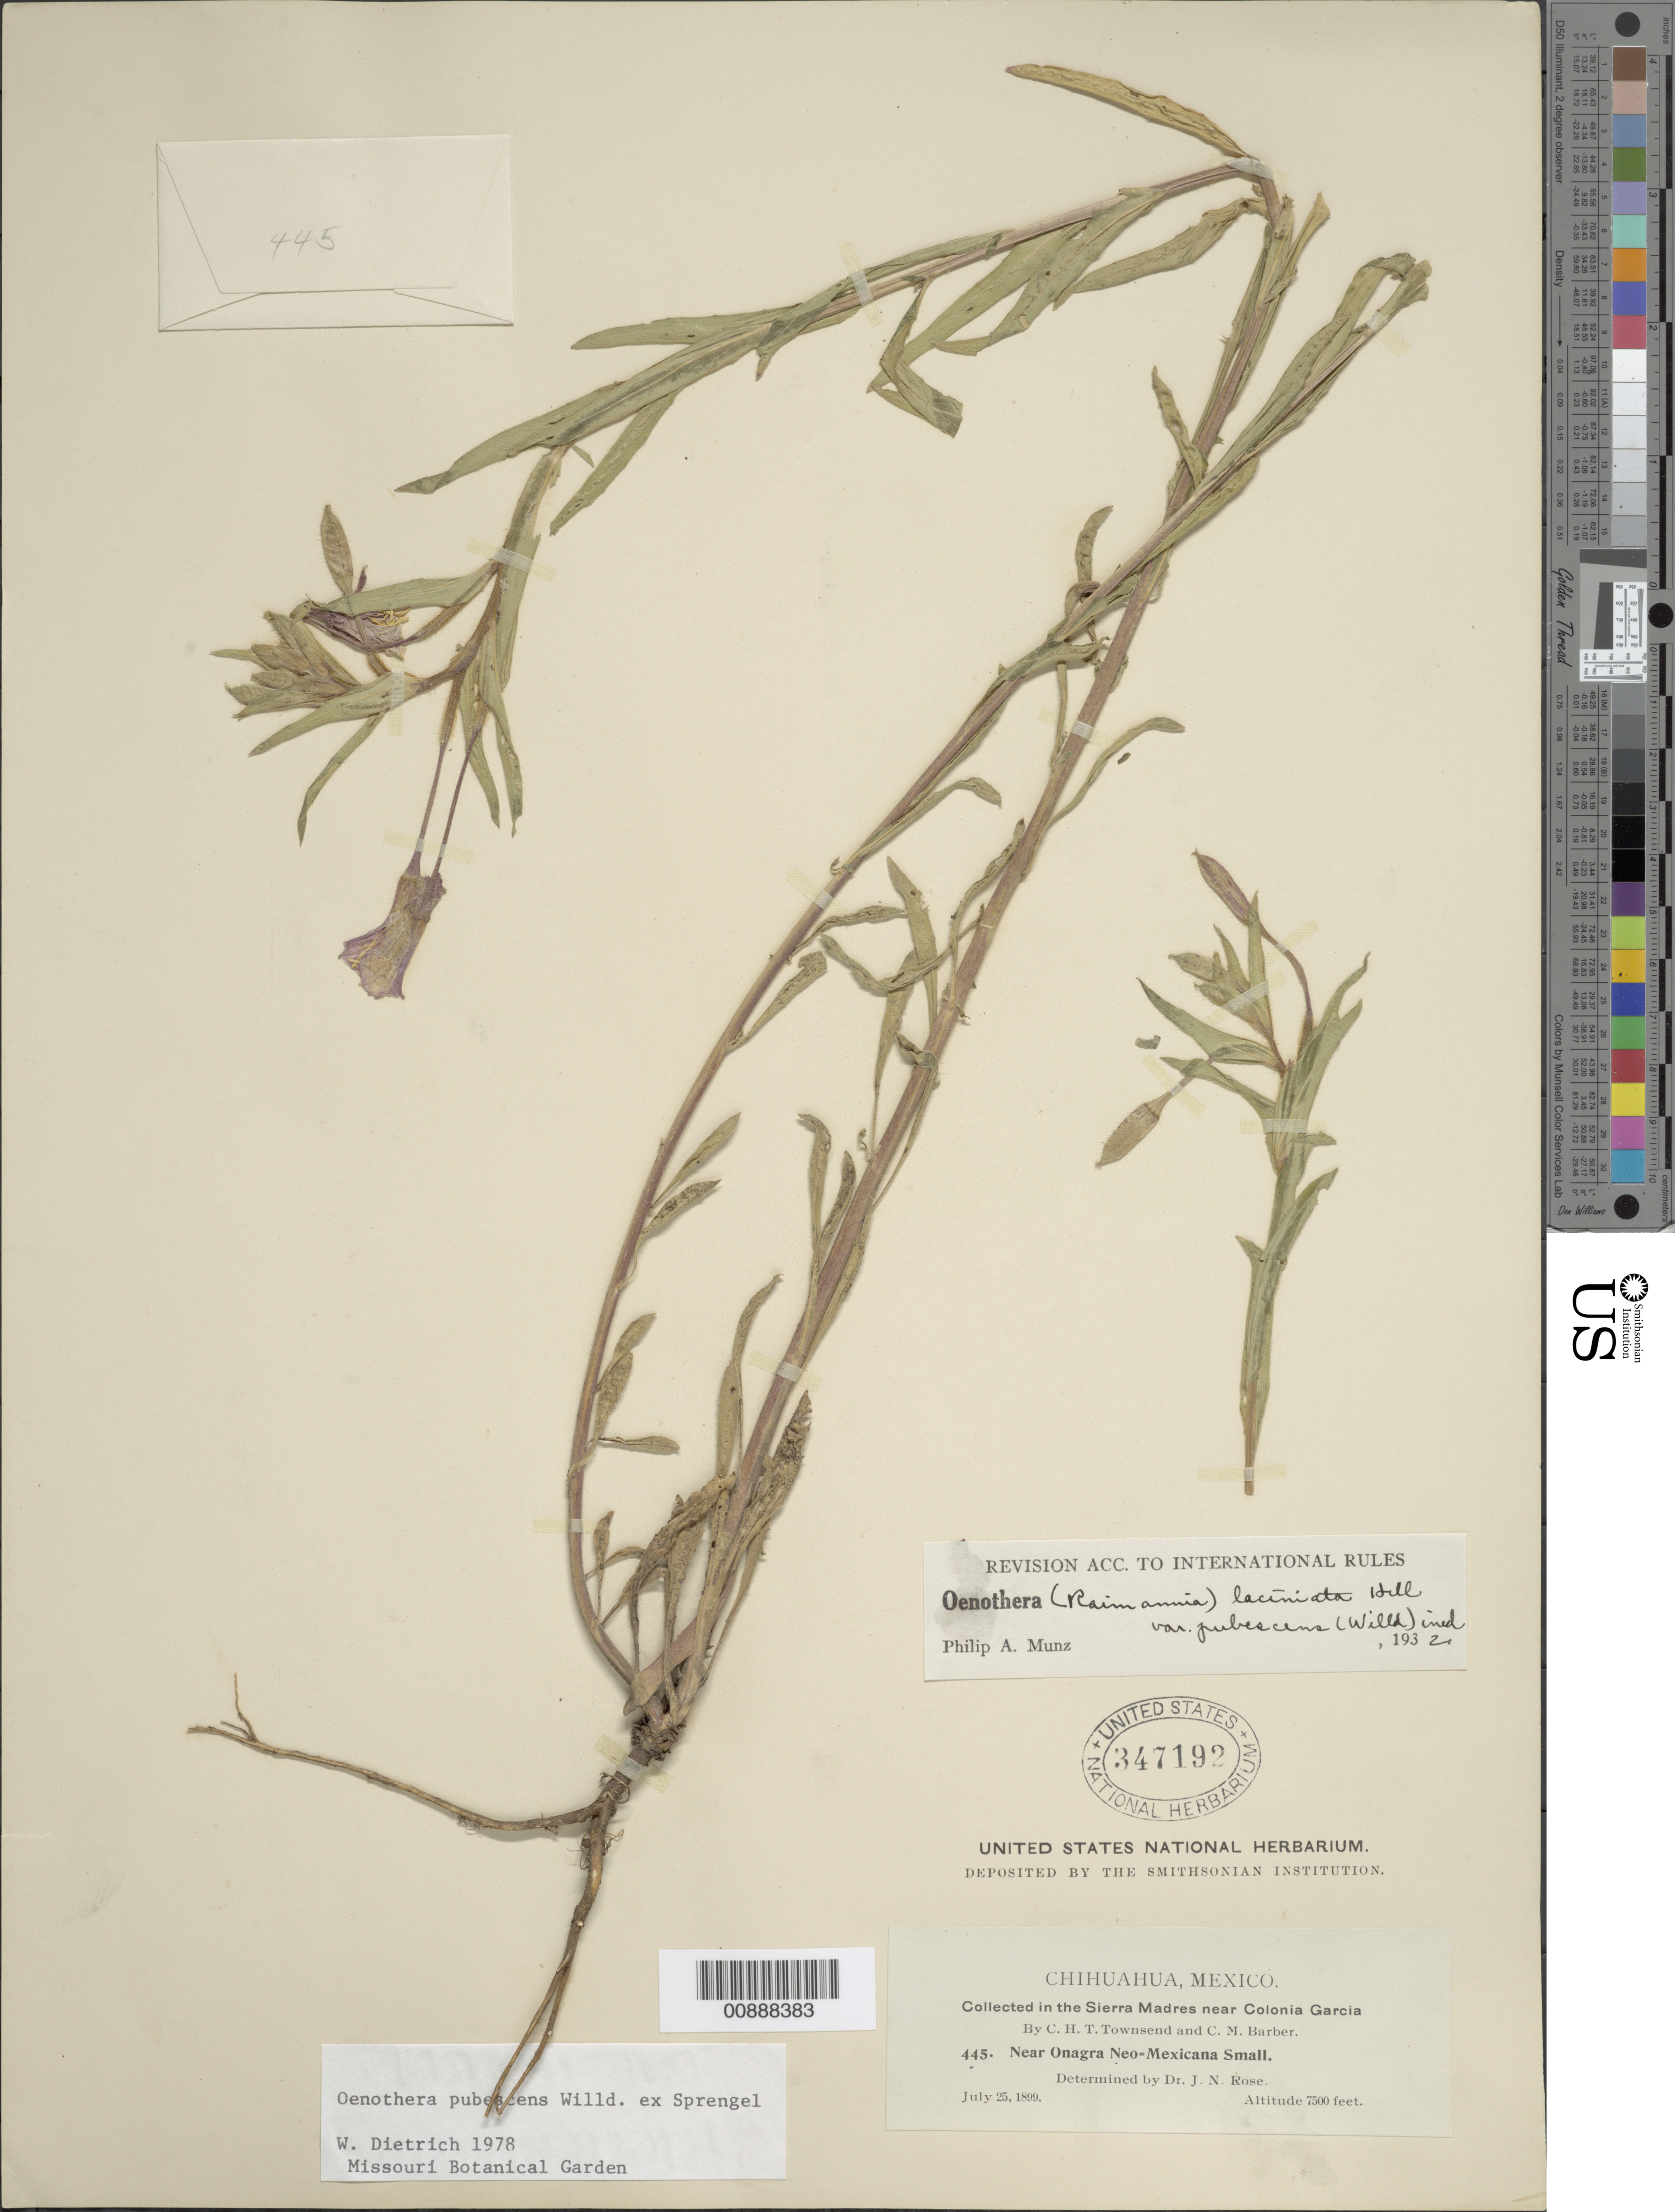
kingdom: Plantae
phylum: Tracheophyta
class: Magnoliopsida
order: Myrtales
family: Onagraceae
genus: Oenothera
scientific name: Oenothera pubescens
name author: Willd. ex Spreng.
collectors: C. H. T. Townsend & C. Barber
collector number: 445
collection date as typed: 25 Jul 1899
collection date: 1899-07-25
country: Mexico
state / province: Chihuahua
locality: Sierra Madre near Colonia García, Chihuahua.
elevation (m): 2286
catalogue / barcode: US 347192